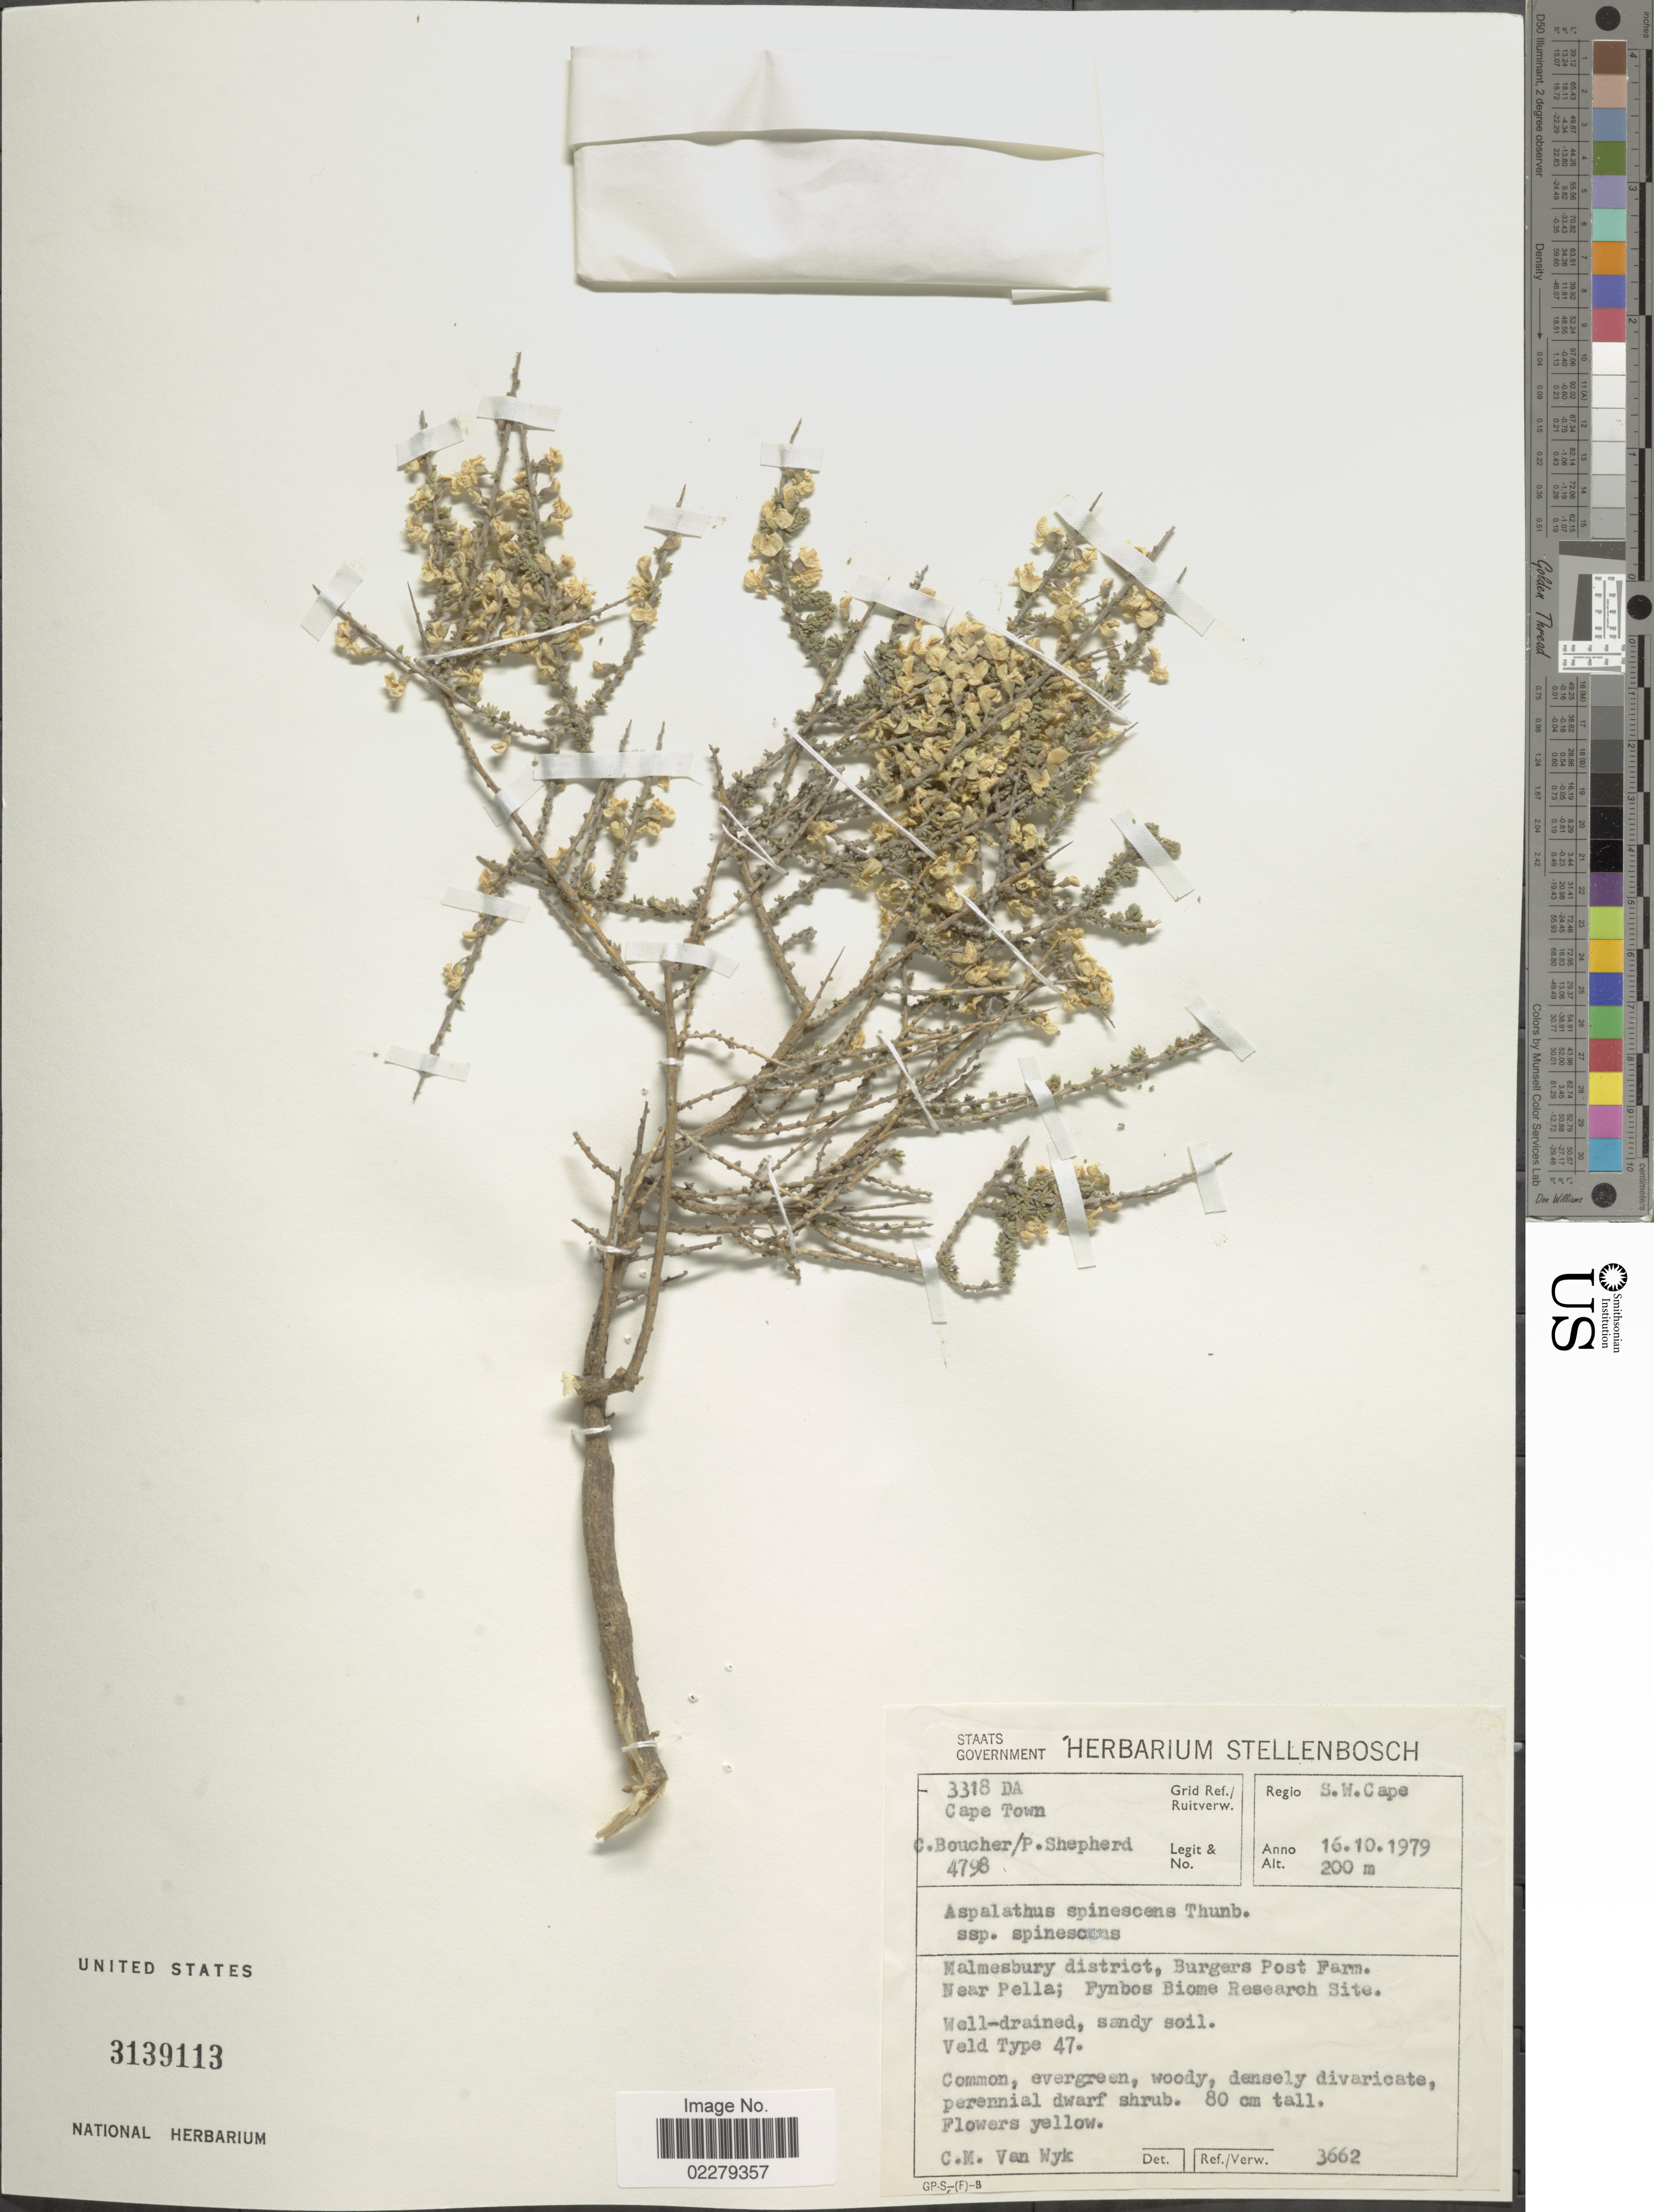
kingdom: Plantae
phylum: Tracheophyta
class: Magnoliopsida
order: Fabales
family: Fabaceae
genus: Aspalathus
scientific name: Aspalathus spinescens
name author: Thunb.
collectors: C. Boucher & Shepherd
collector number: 4798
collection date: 1979-10-16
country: South Africa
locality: Regio S.W. Cape. Malmesbury district, Burgers Post Farm. Near Pella; Fynbos Biome Research Site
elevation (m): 200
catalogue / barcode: US 3139113